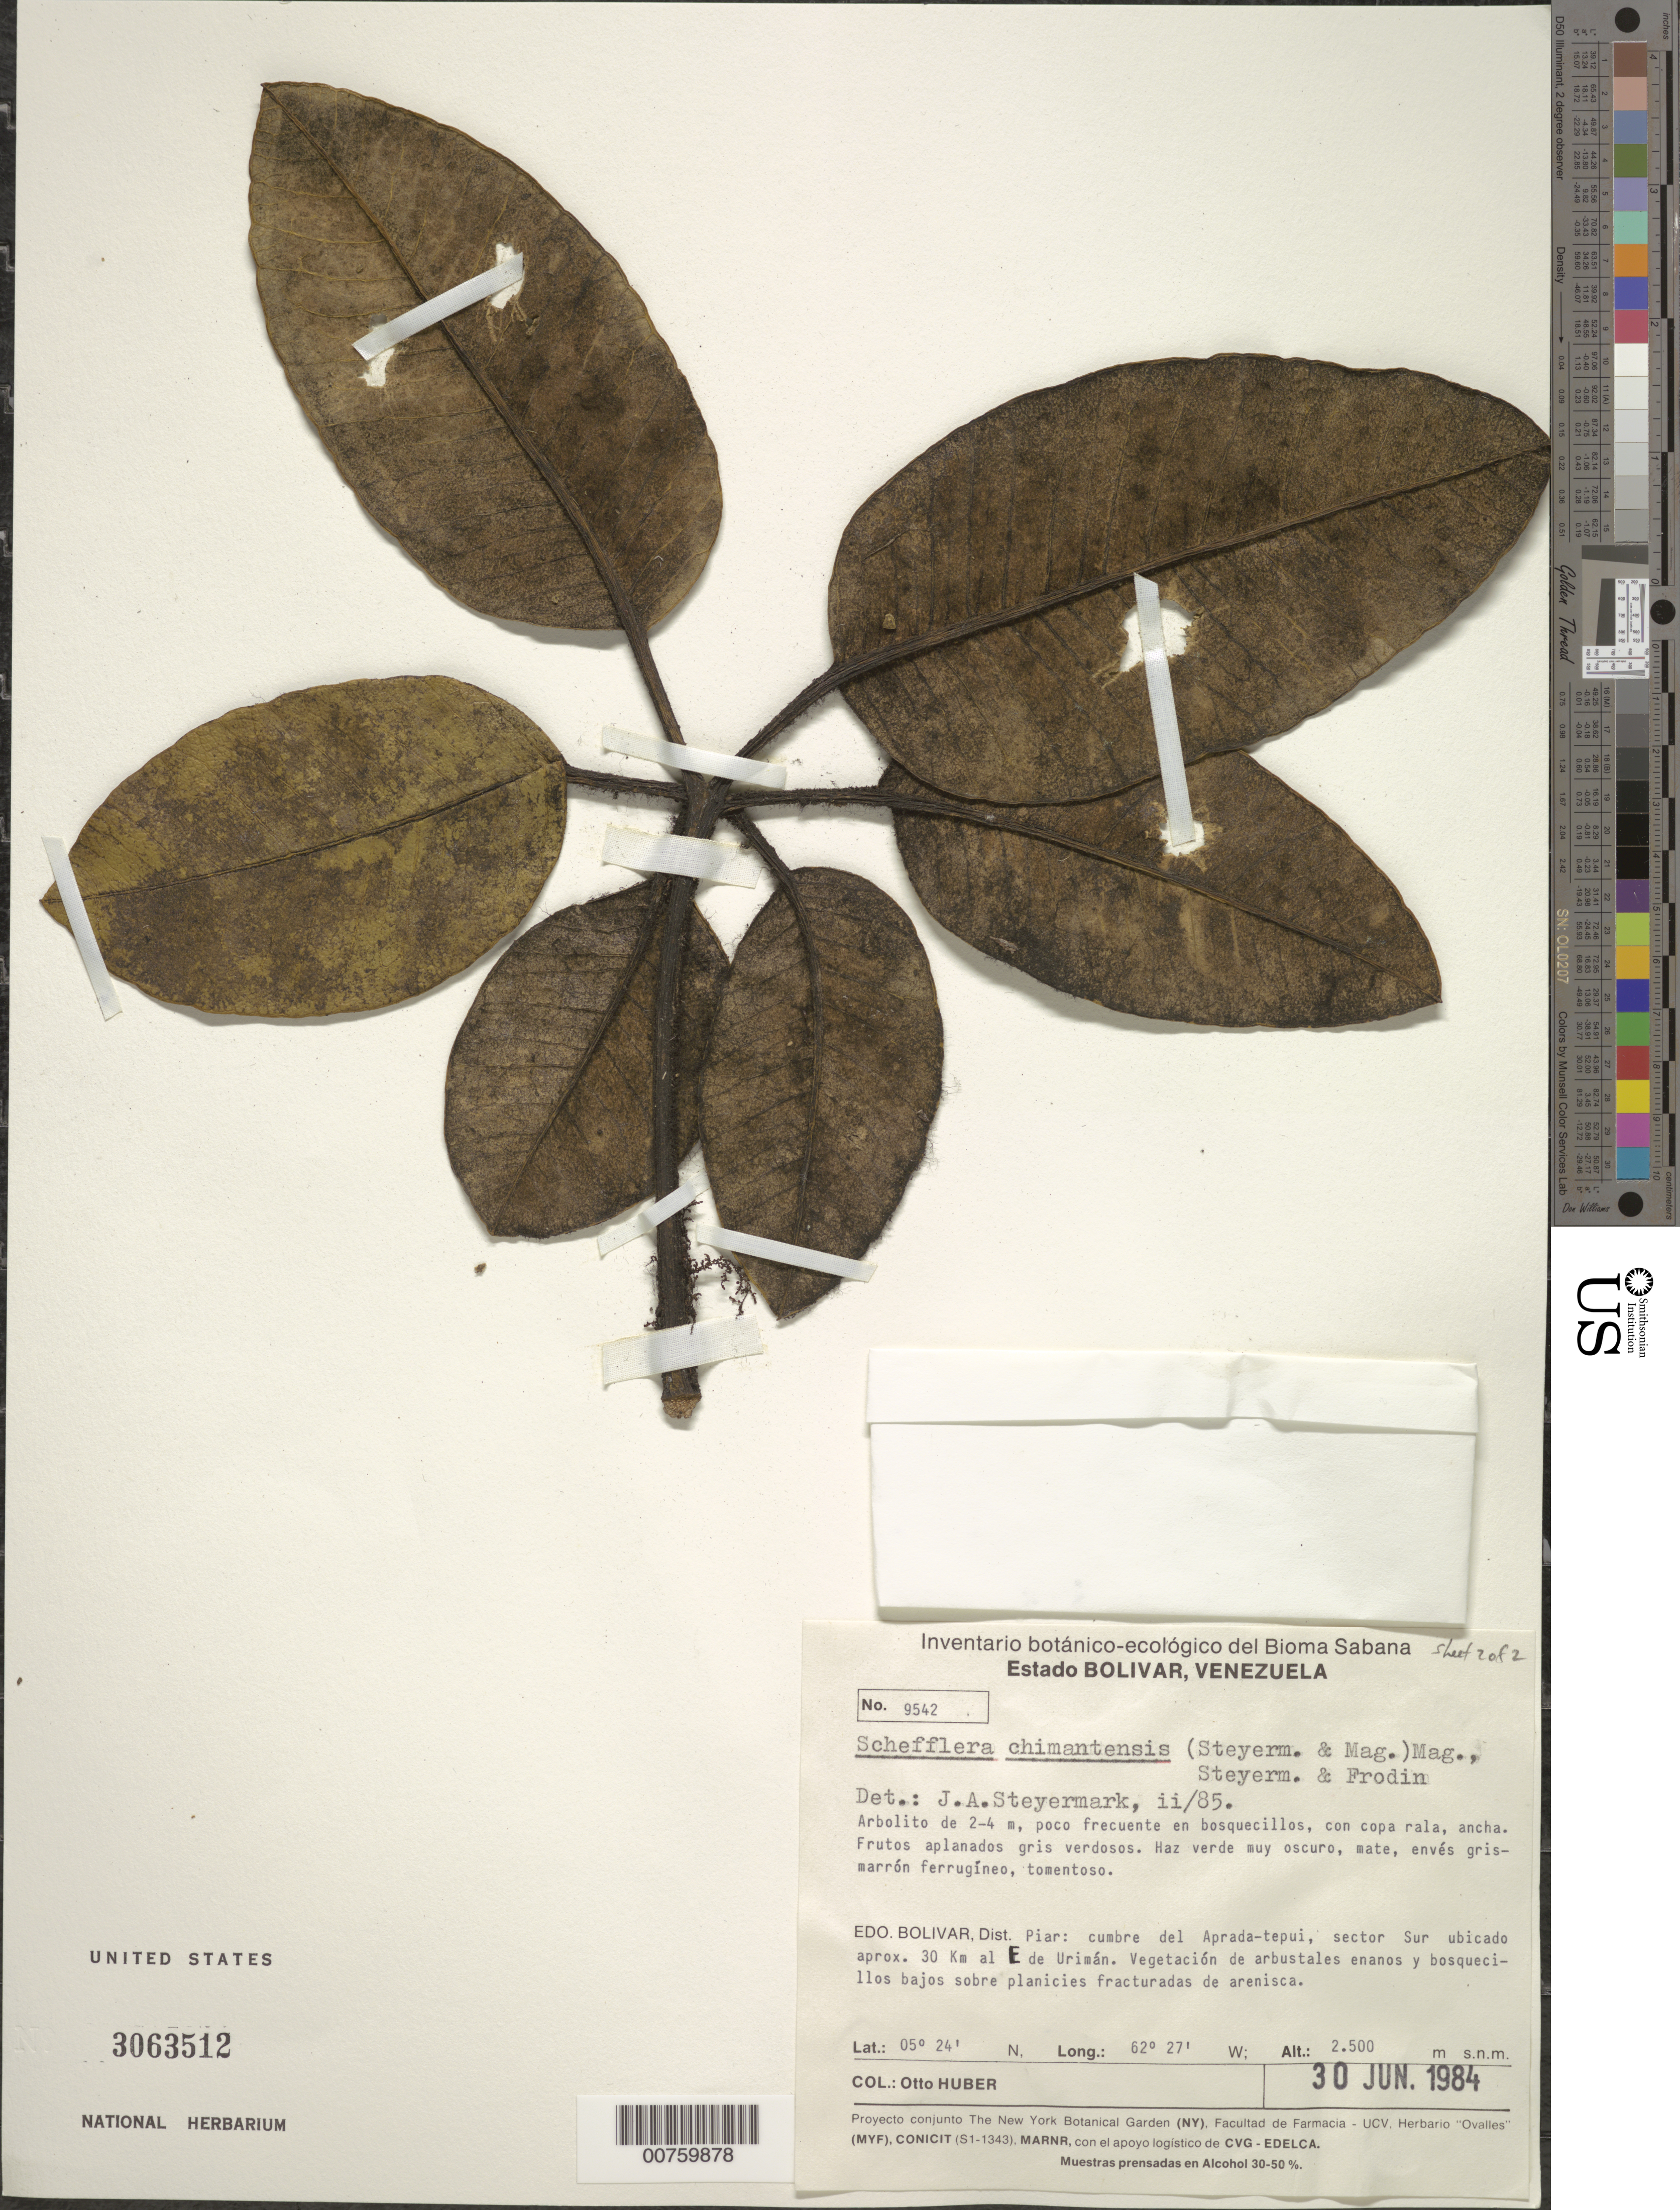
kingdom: Plantae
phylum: Tracheophyta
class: Magnoliopsida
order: Apiales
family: Araliaceae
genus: Schefflera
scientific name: Schefflera chimantensis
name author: (Steyerm. & Maguire) Maguire et al.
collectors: O. Huber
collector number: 9542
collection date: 1984-06-30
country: Venezuela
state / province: Bolivar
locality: Dist. Piar: cumbre del Aprada-tepui, sector Sur ubicado aprox. 30 Km al E de Urimán.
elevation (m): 2500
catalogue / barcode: US 3063512